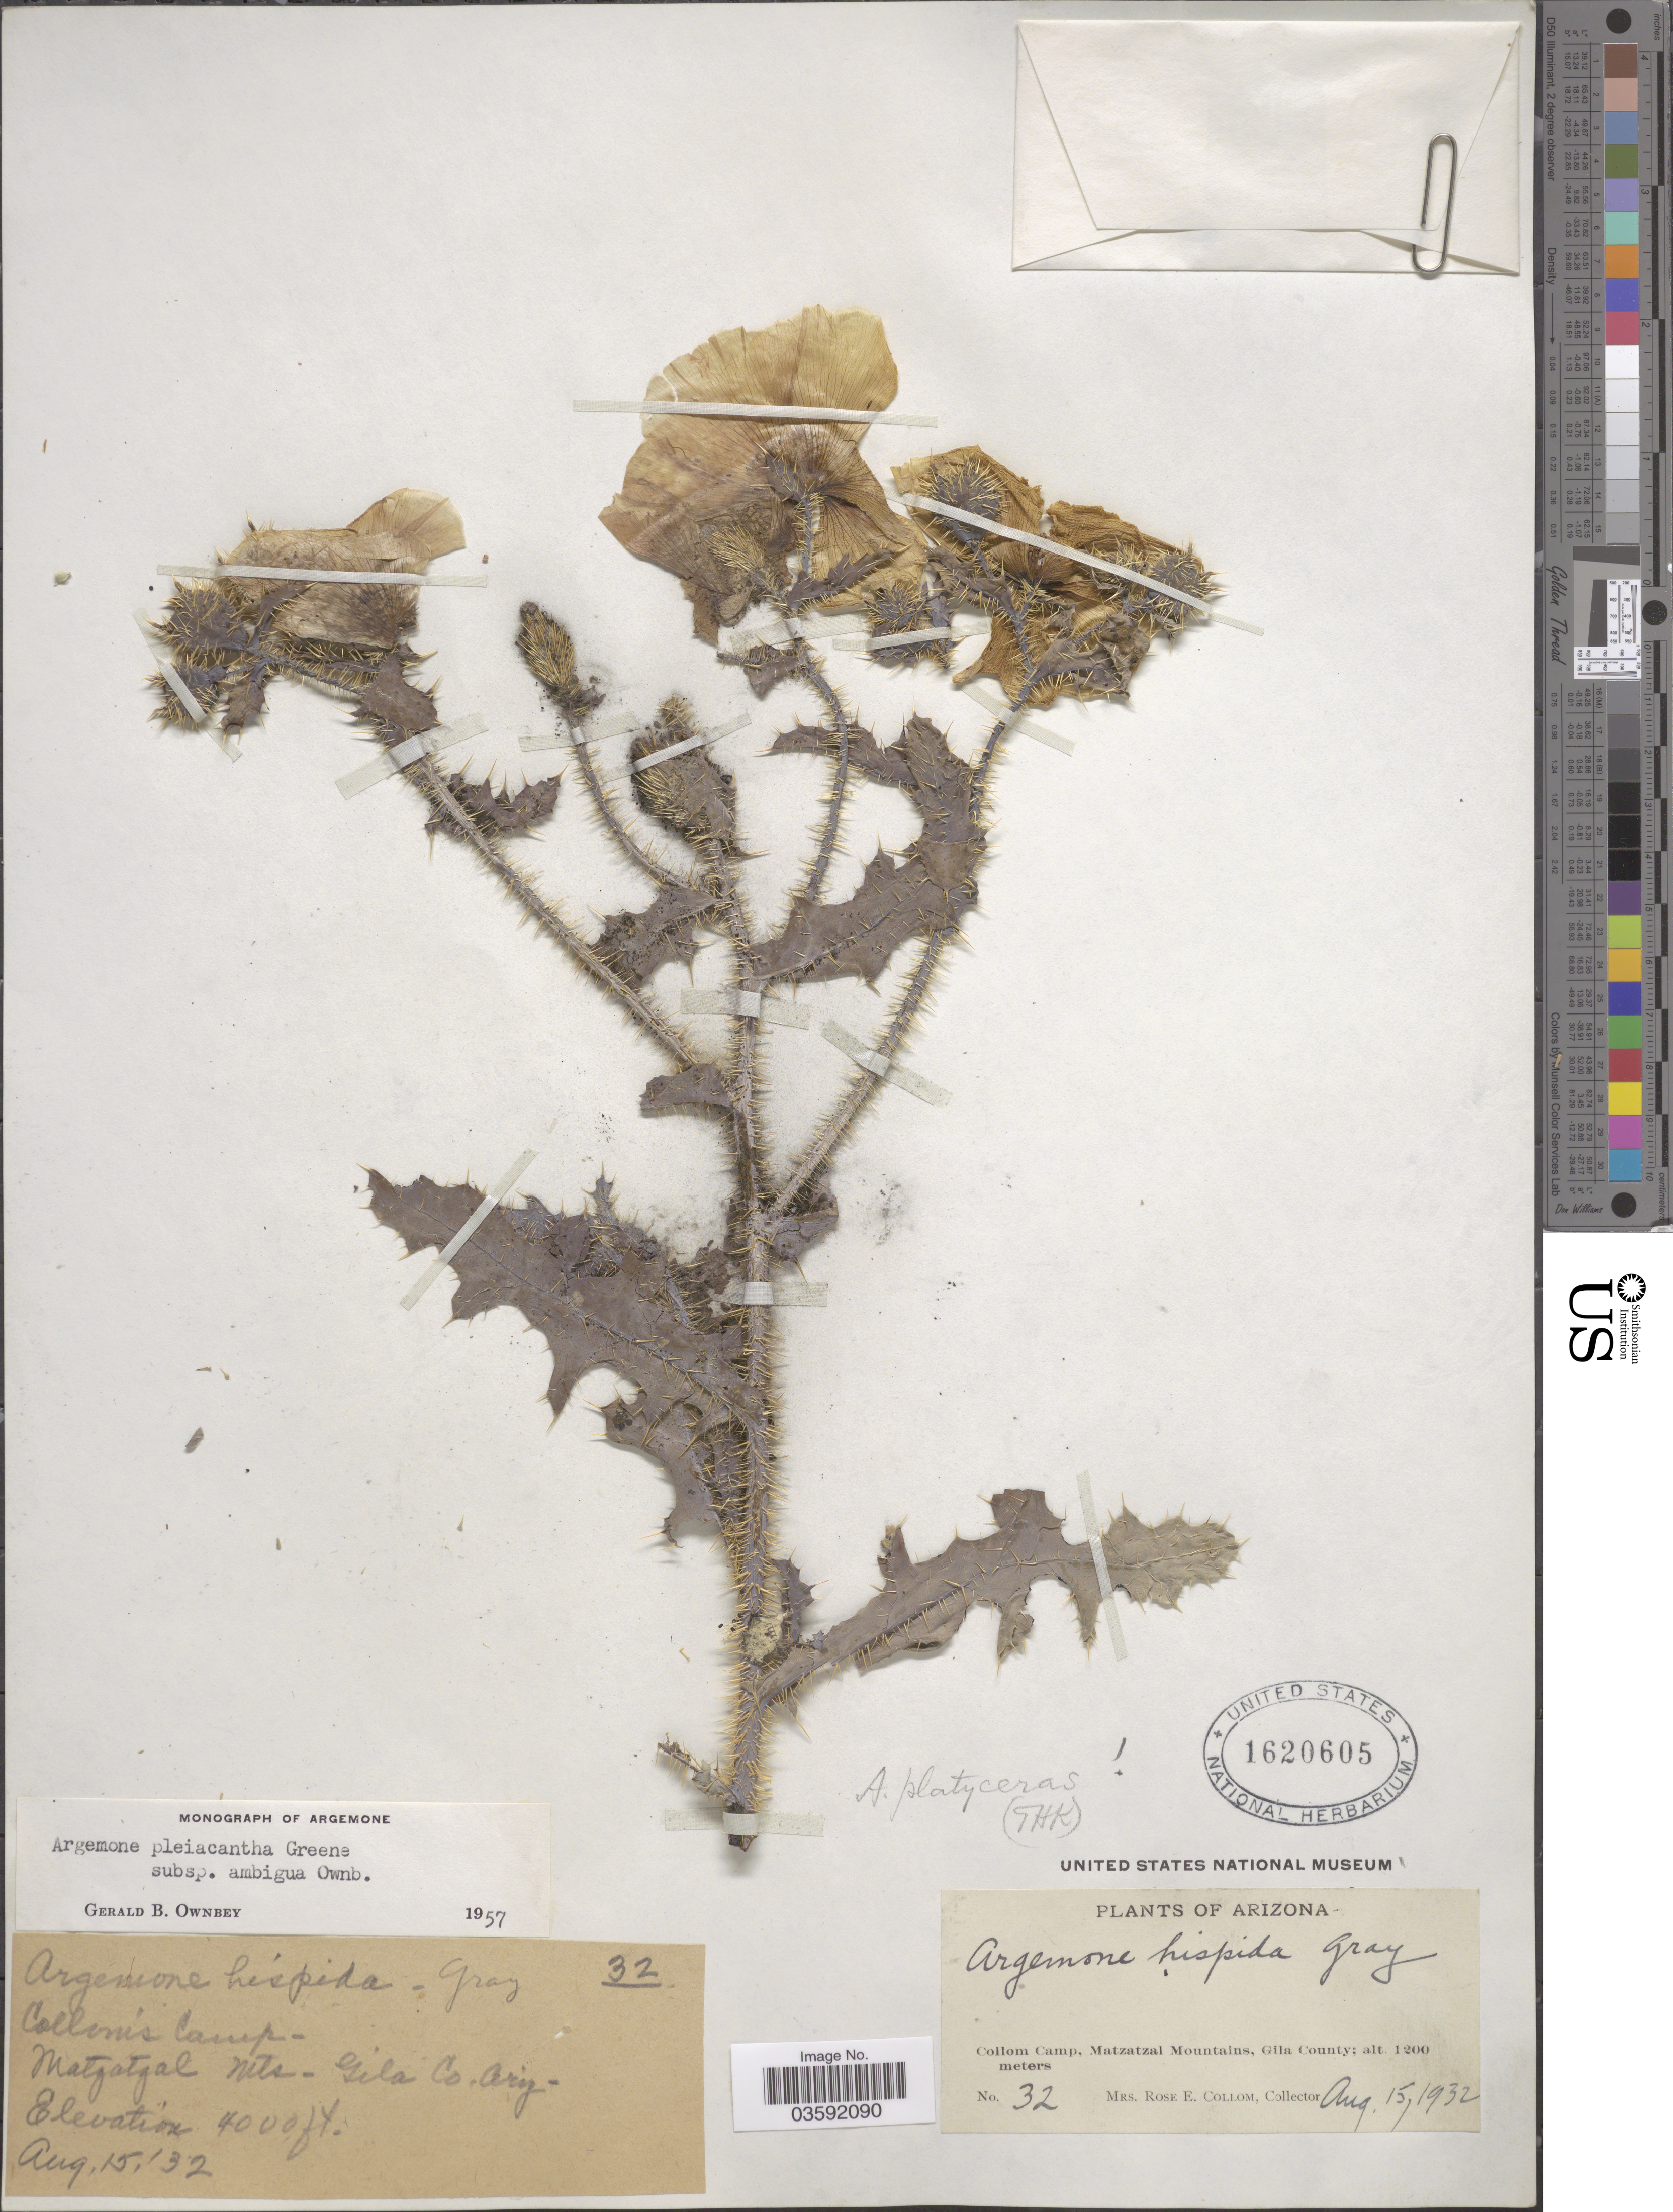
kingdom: Plantae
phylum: Tracheophyta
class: Magnoliopsida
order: Ranunculales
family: Papaveraceae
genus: Argemone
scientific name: Argemone pleiacantha subsp. ambigua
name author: G.B. Ownbey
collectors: R. E. Collom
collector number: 32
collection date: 1932-08-15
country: United States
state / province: Arizona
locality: Collom Camp, Matzatzal Mountains, Gila County.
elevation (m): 1200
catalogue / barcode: US 1620605